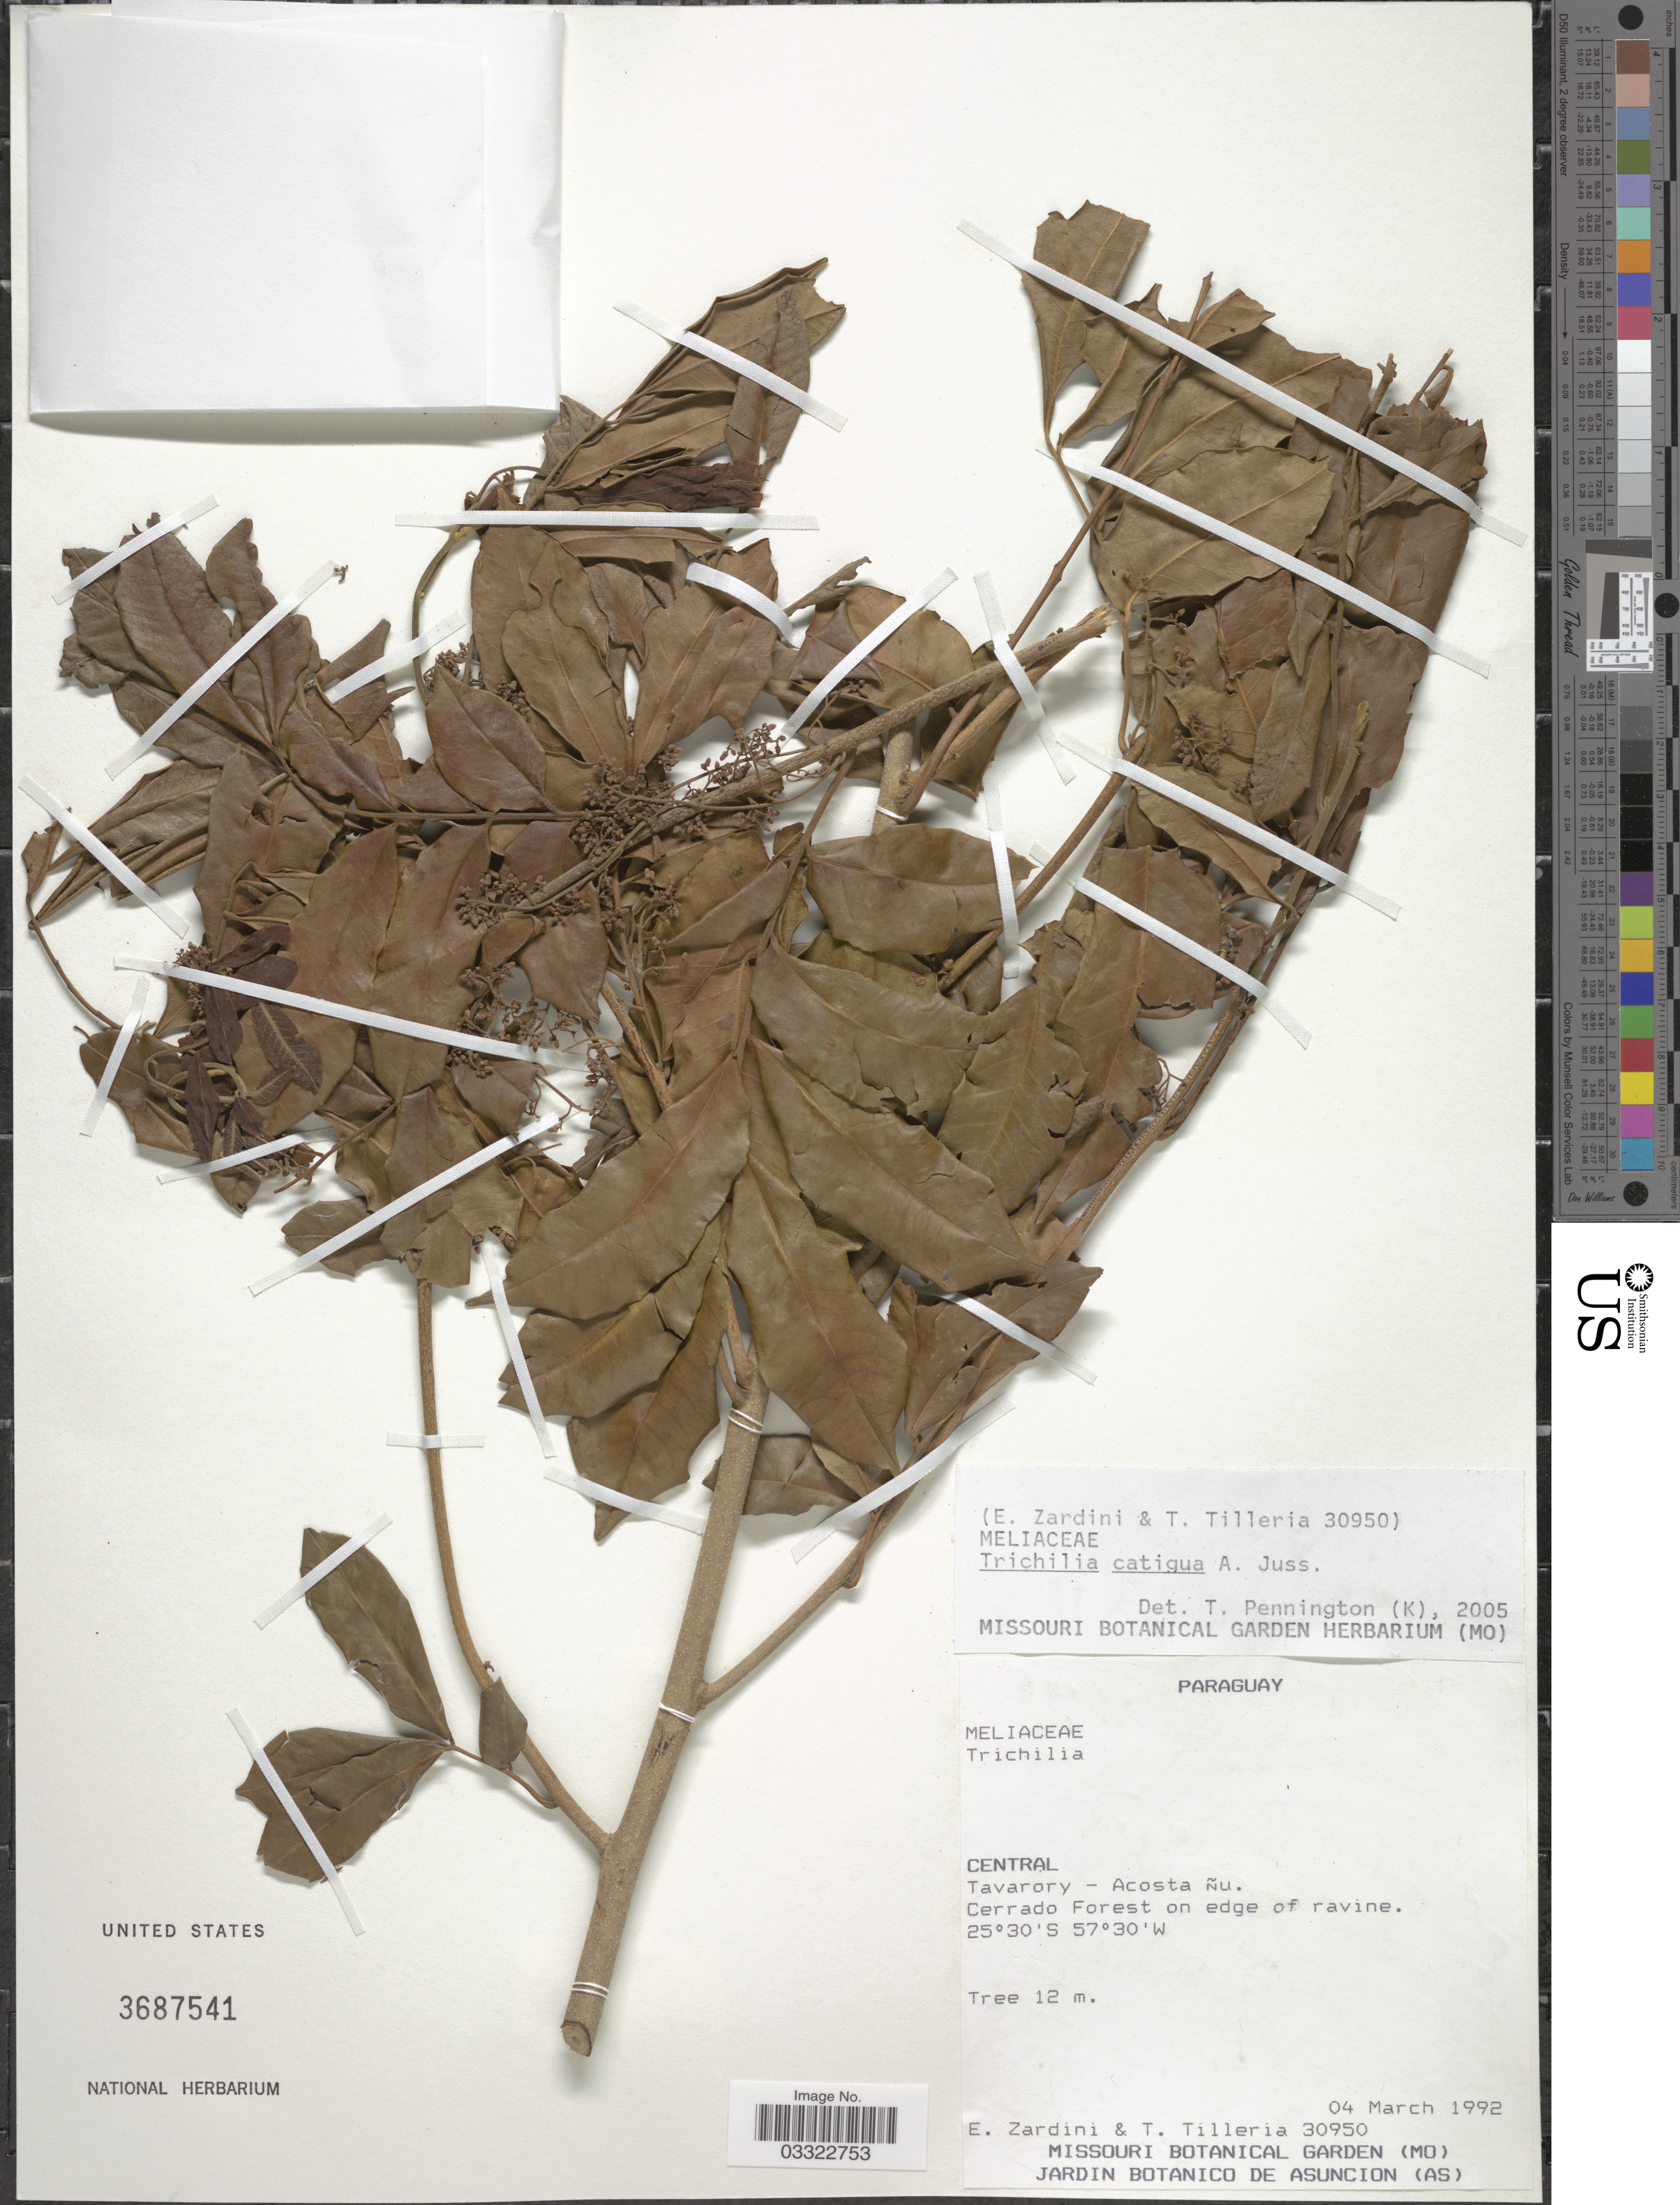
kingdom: Plantae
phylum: Tracheophyta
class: Magnoliopsida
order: Sapindales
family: Meliaceae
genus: Trichilia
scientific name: Trichilia catigua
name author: A. Juss.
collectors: E. Zardini & T. Tilleria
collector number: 30950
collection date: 1992-03-04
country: Paraguay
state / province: Central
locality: Tavarory - Acosta ñu. Cerrado Forest on edge of ravine.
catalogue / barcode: US 3687541